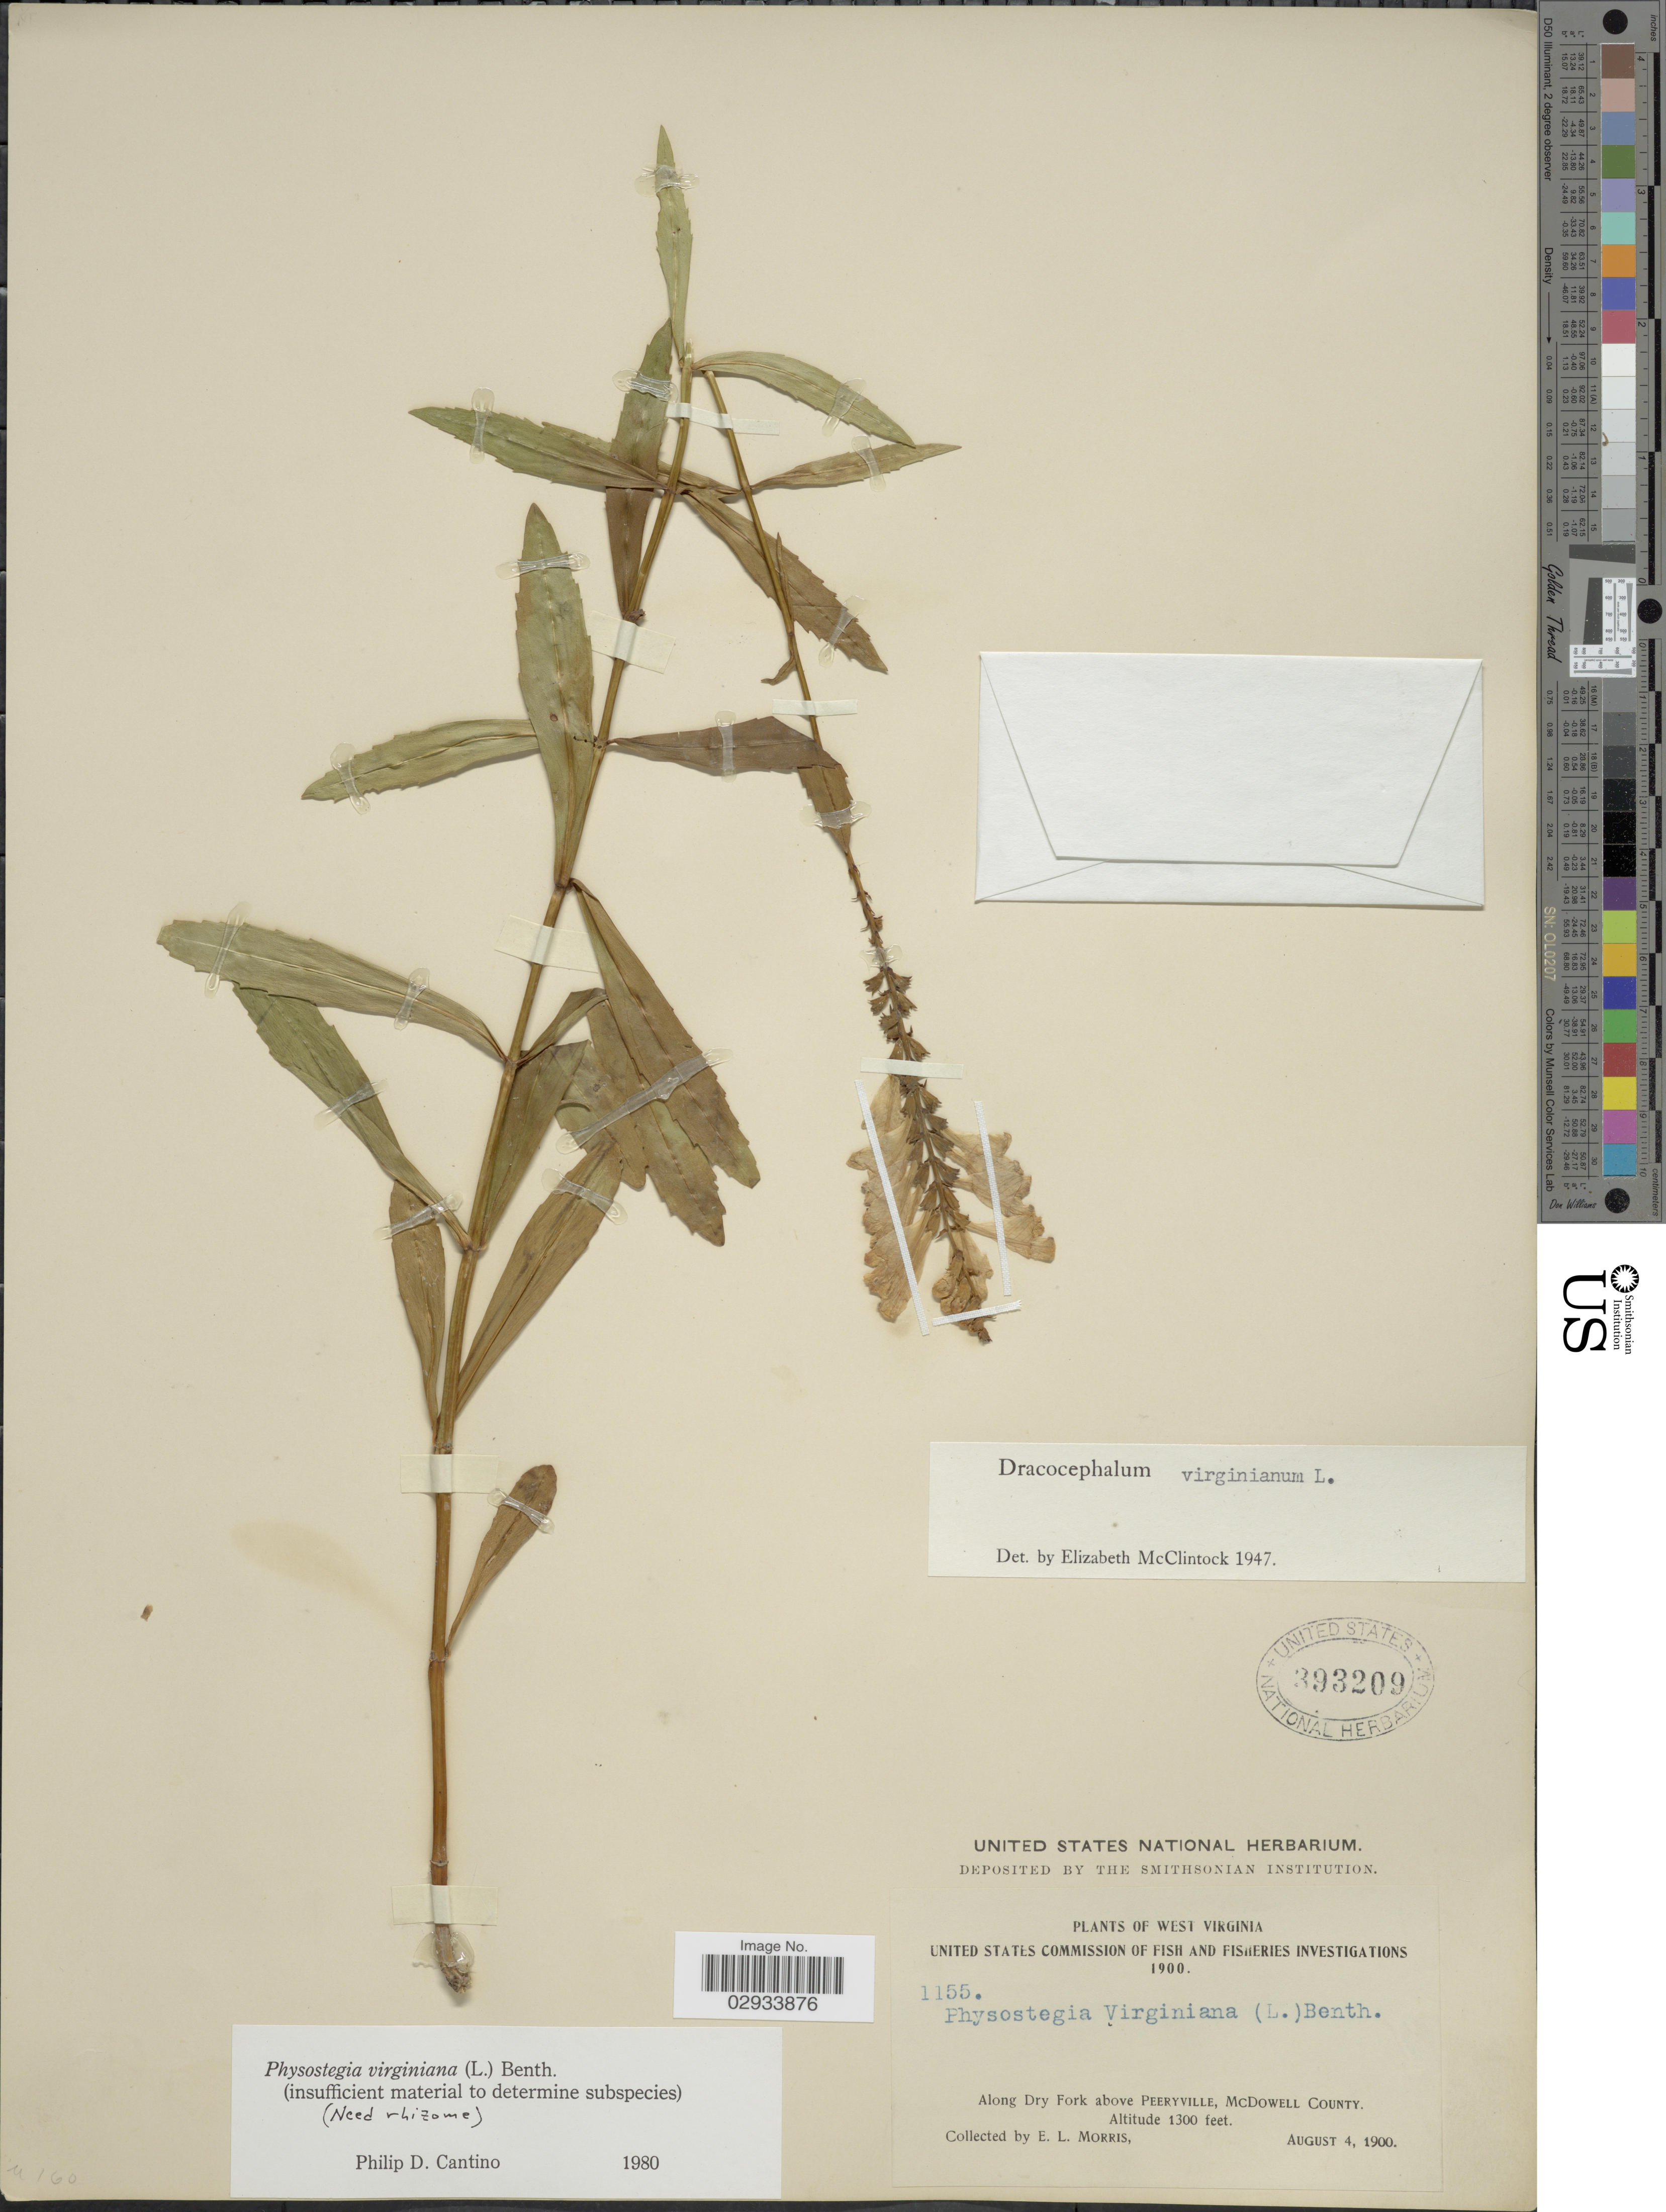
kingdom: Plantae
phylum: Tracheophyta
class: Magnoliopsida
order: Lamiales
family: Lamiaceae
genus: Physostegia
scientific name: Physostegia virginiana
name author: (L.) Benth.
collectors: E. Morris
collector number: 1155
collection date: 1900-08-04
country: United States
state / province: West Virginia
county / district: McDowell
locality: Along Dry Fork above Peeryville, McDowell County.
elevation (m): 396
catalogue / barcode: US 393209